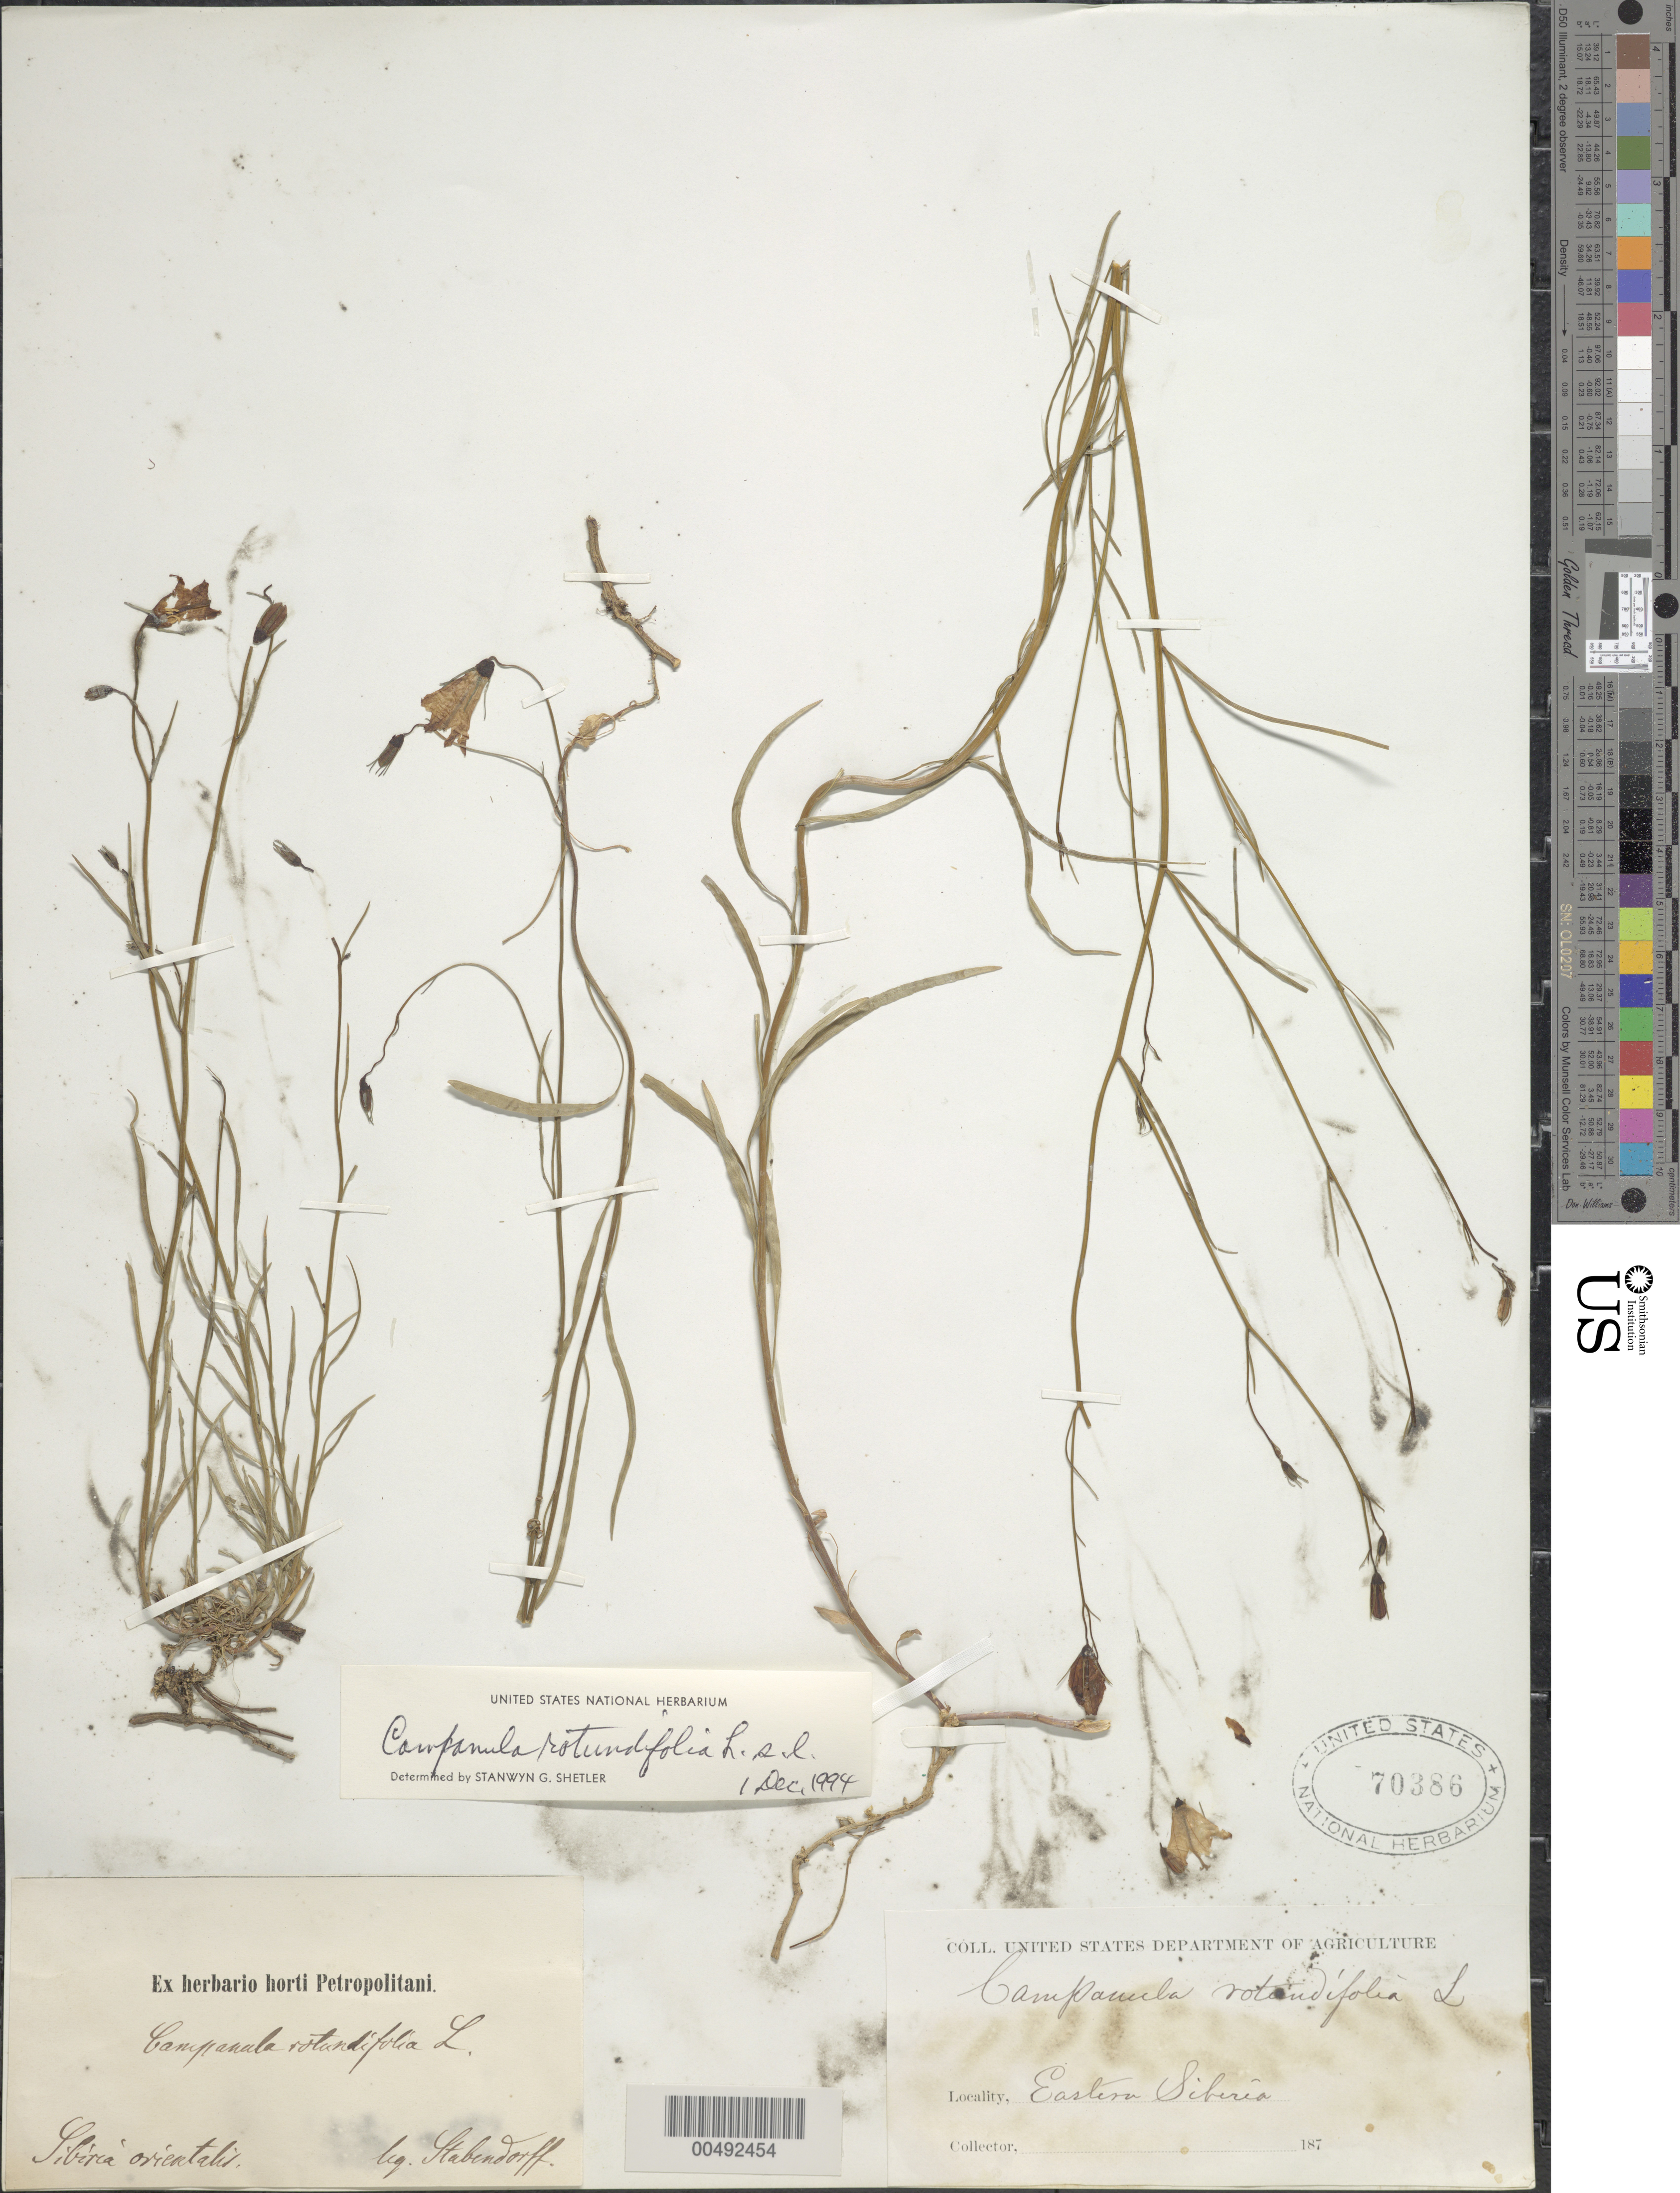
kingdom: Plantae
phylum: Tracheophyta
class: Magnoliopsida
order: Asterales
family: Campanulaceae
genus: Campanula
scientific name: Campanula rotundifolia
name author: L.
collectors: -. Stabendorff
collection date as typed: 187-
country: Russian Federation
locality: Siberia orientalis [eastern]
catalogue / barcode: US 70386